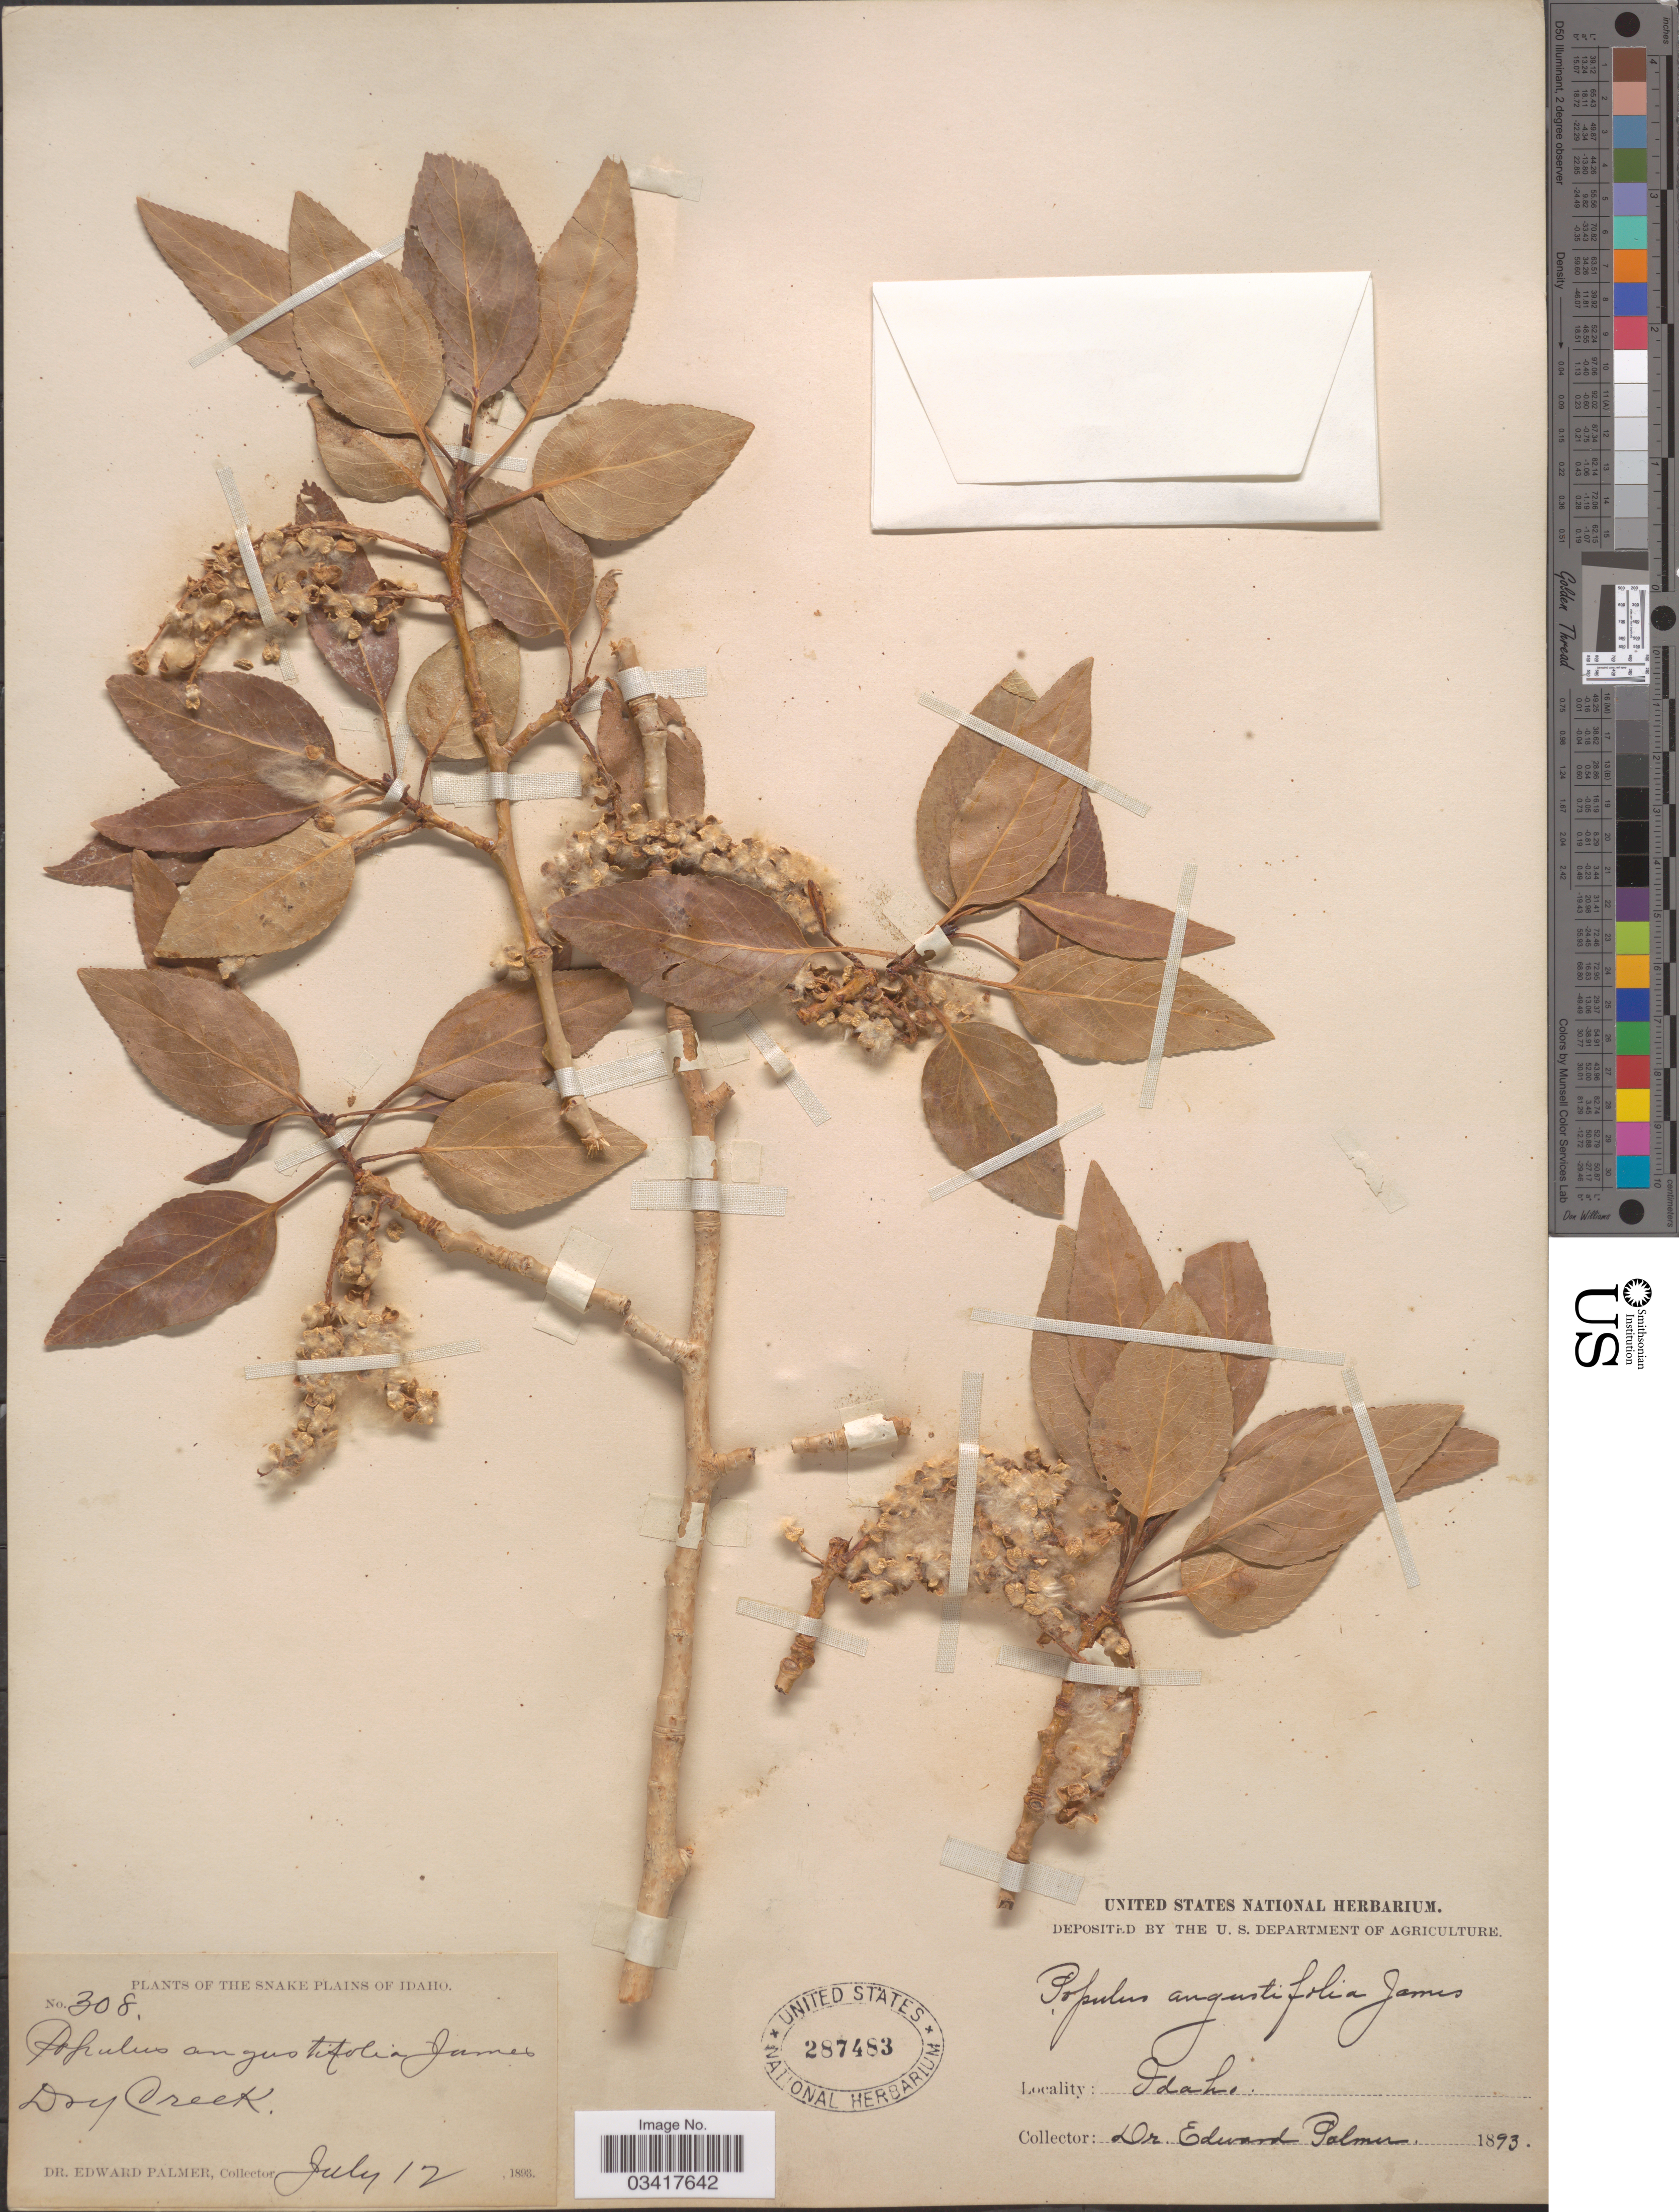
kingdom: Plantae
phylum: Tracheophyta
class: Magnoliopsida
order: Malpighiales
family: Salicaceae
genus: Populus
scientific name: Populus angustifolia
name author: E. James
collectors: E. Palmer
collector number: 308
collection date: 1893-07-12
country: United States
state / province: Idaho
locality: The Snake Plains of Idaho.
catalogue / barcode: US 287483